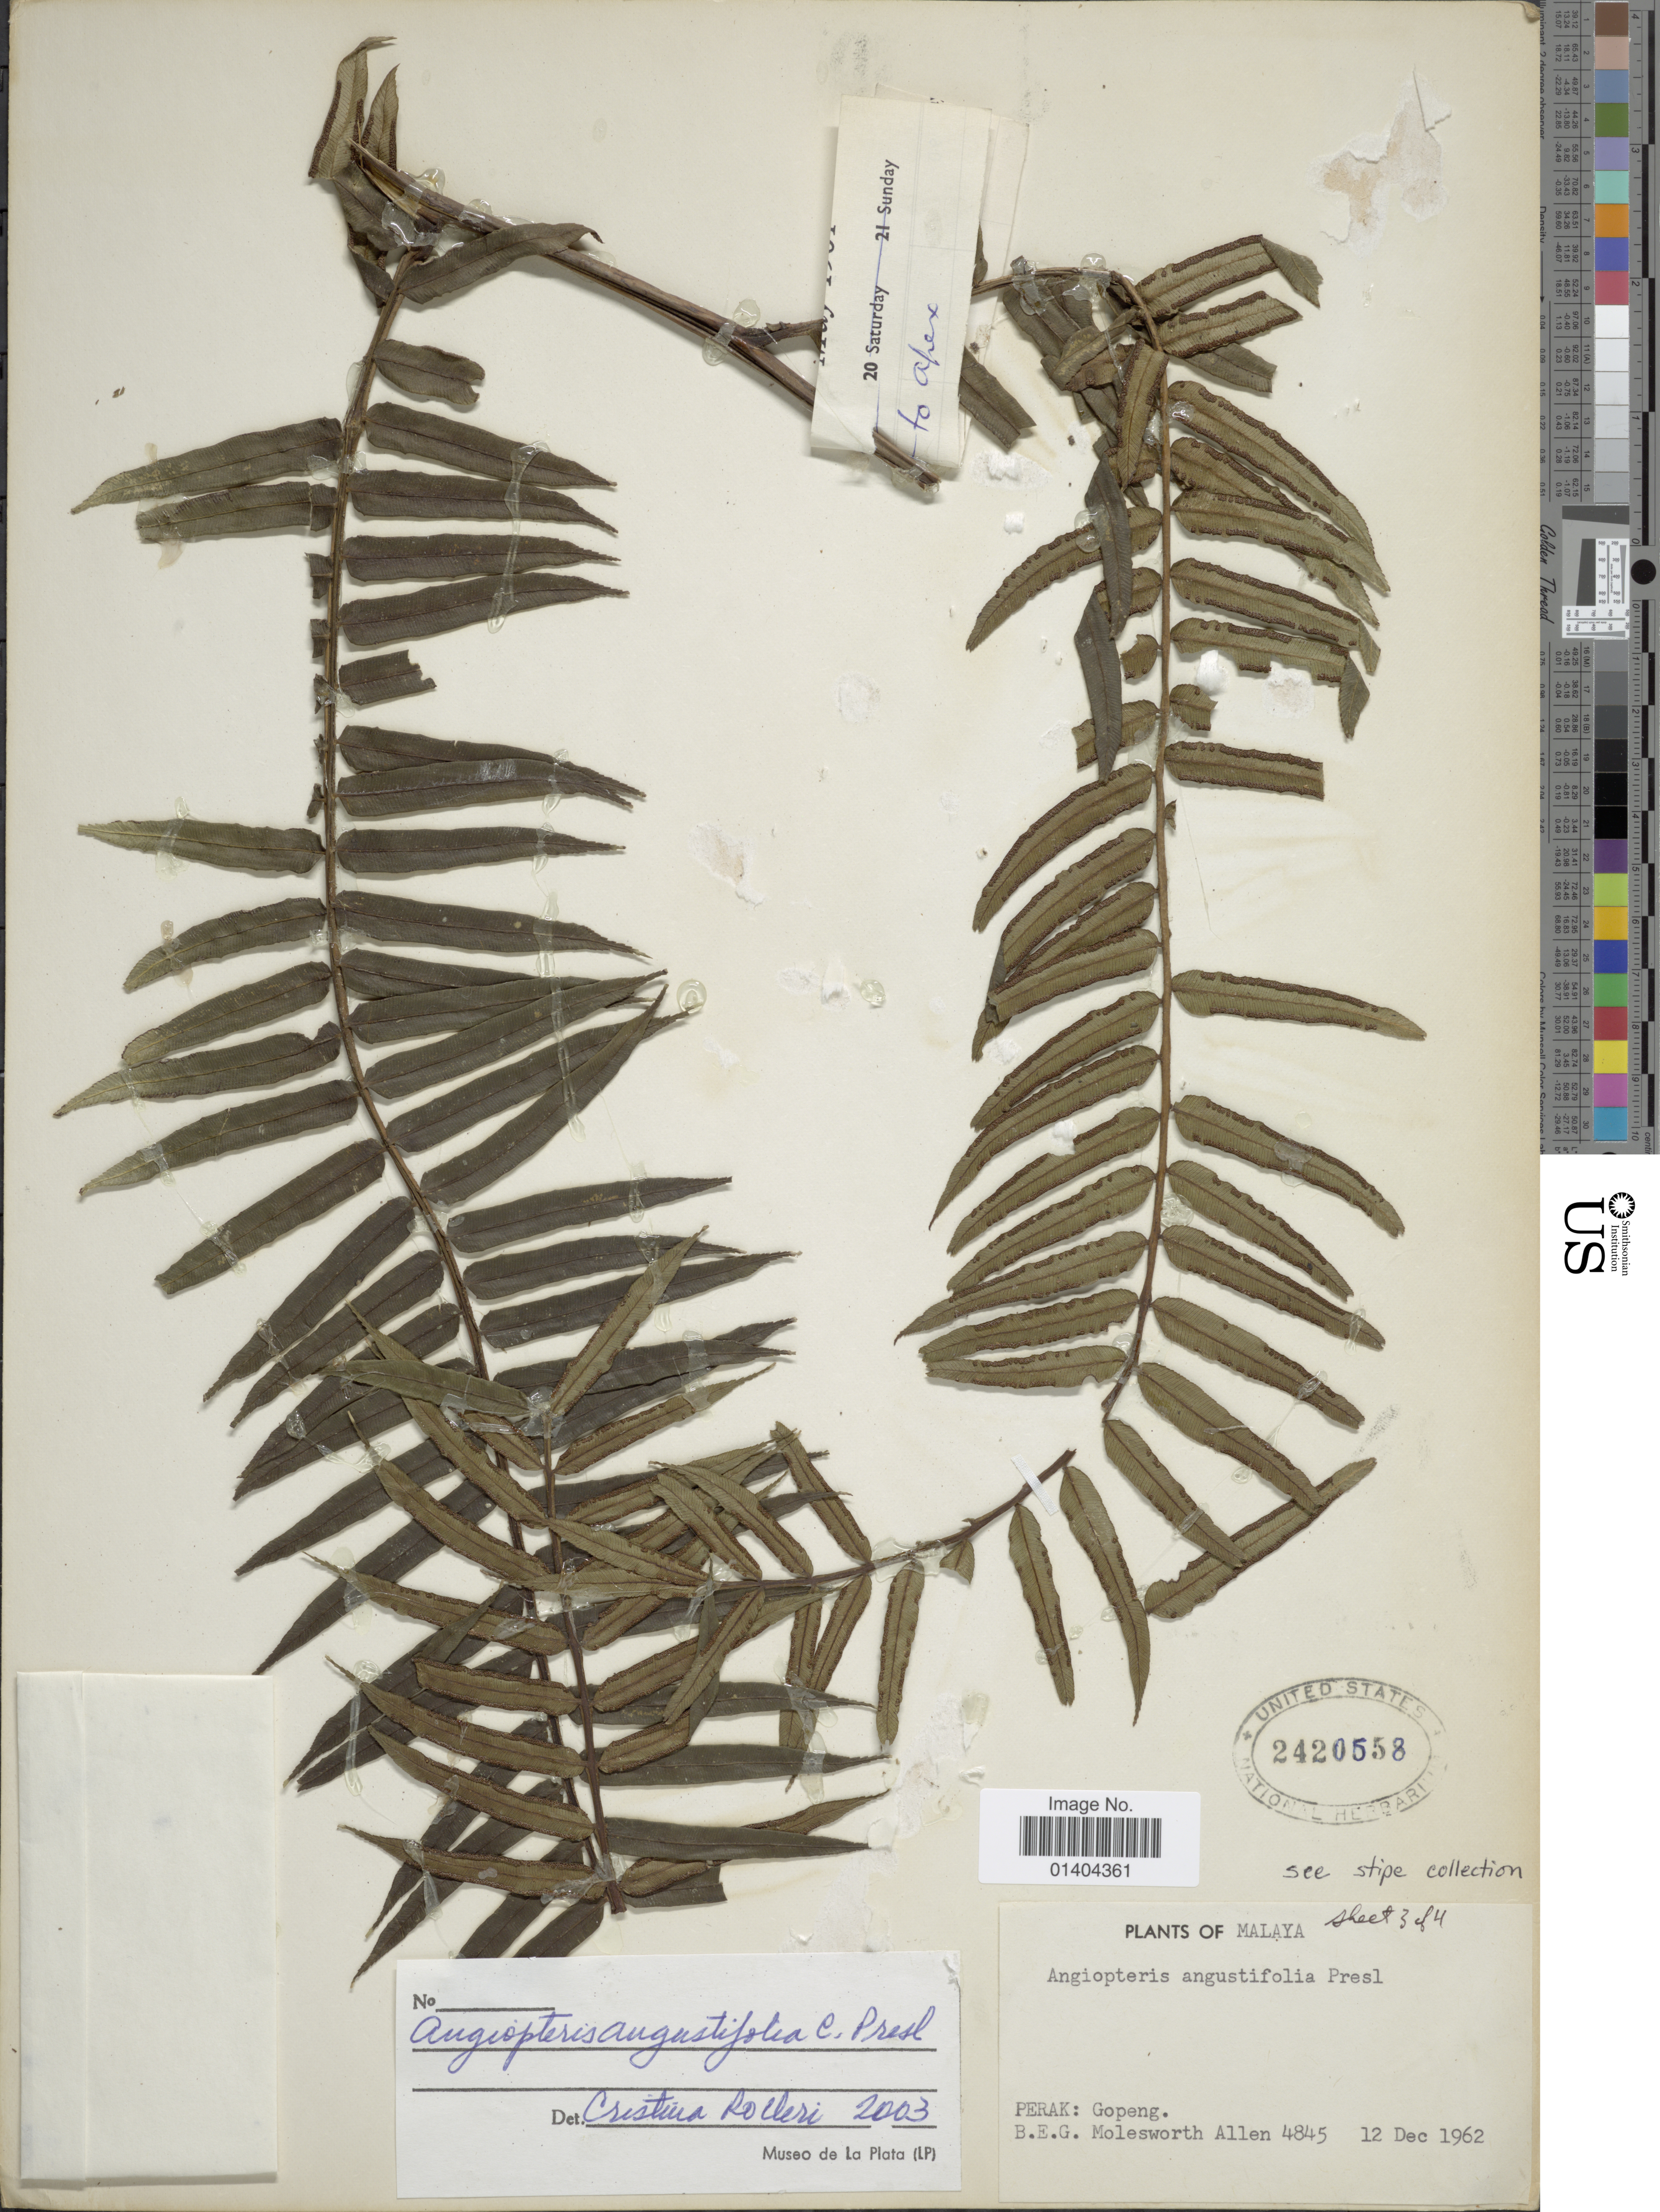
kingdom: Plantae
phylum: Tracheophyta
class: Polypodiopsida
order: Marattiales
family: Marattiaceae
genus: Angiopteris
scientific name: Angiopteris angustifolia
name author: C. Presl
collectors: B. E. G. Molesworth-Allen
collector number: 4845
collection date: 1962-12-12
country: Malaysia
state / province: Perak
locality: Gopeng, Malaya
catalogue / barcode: US 2420558